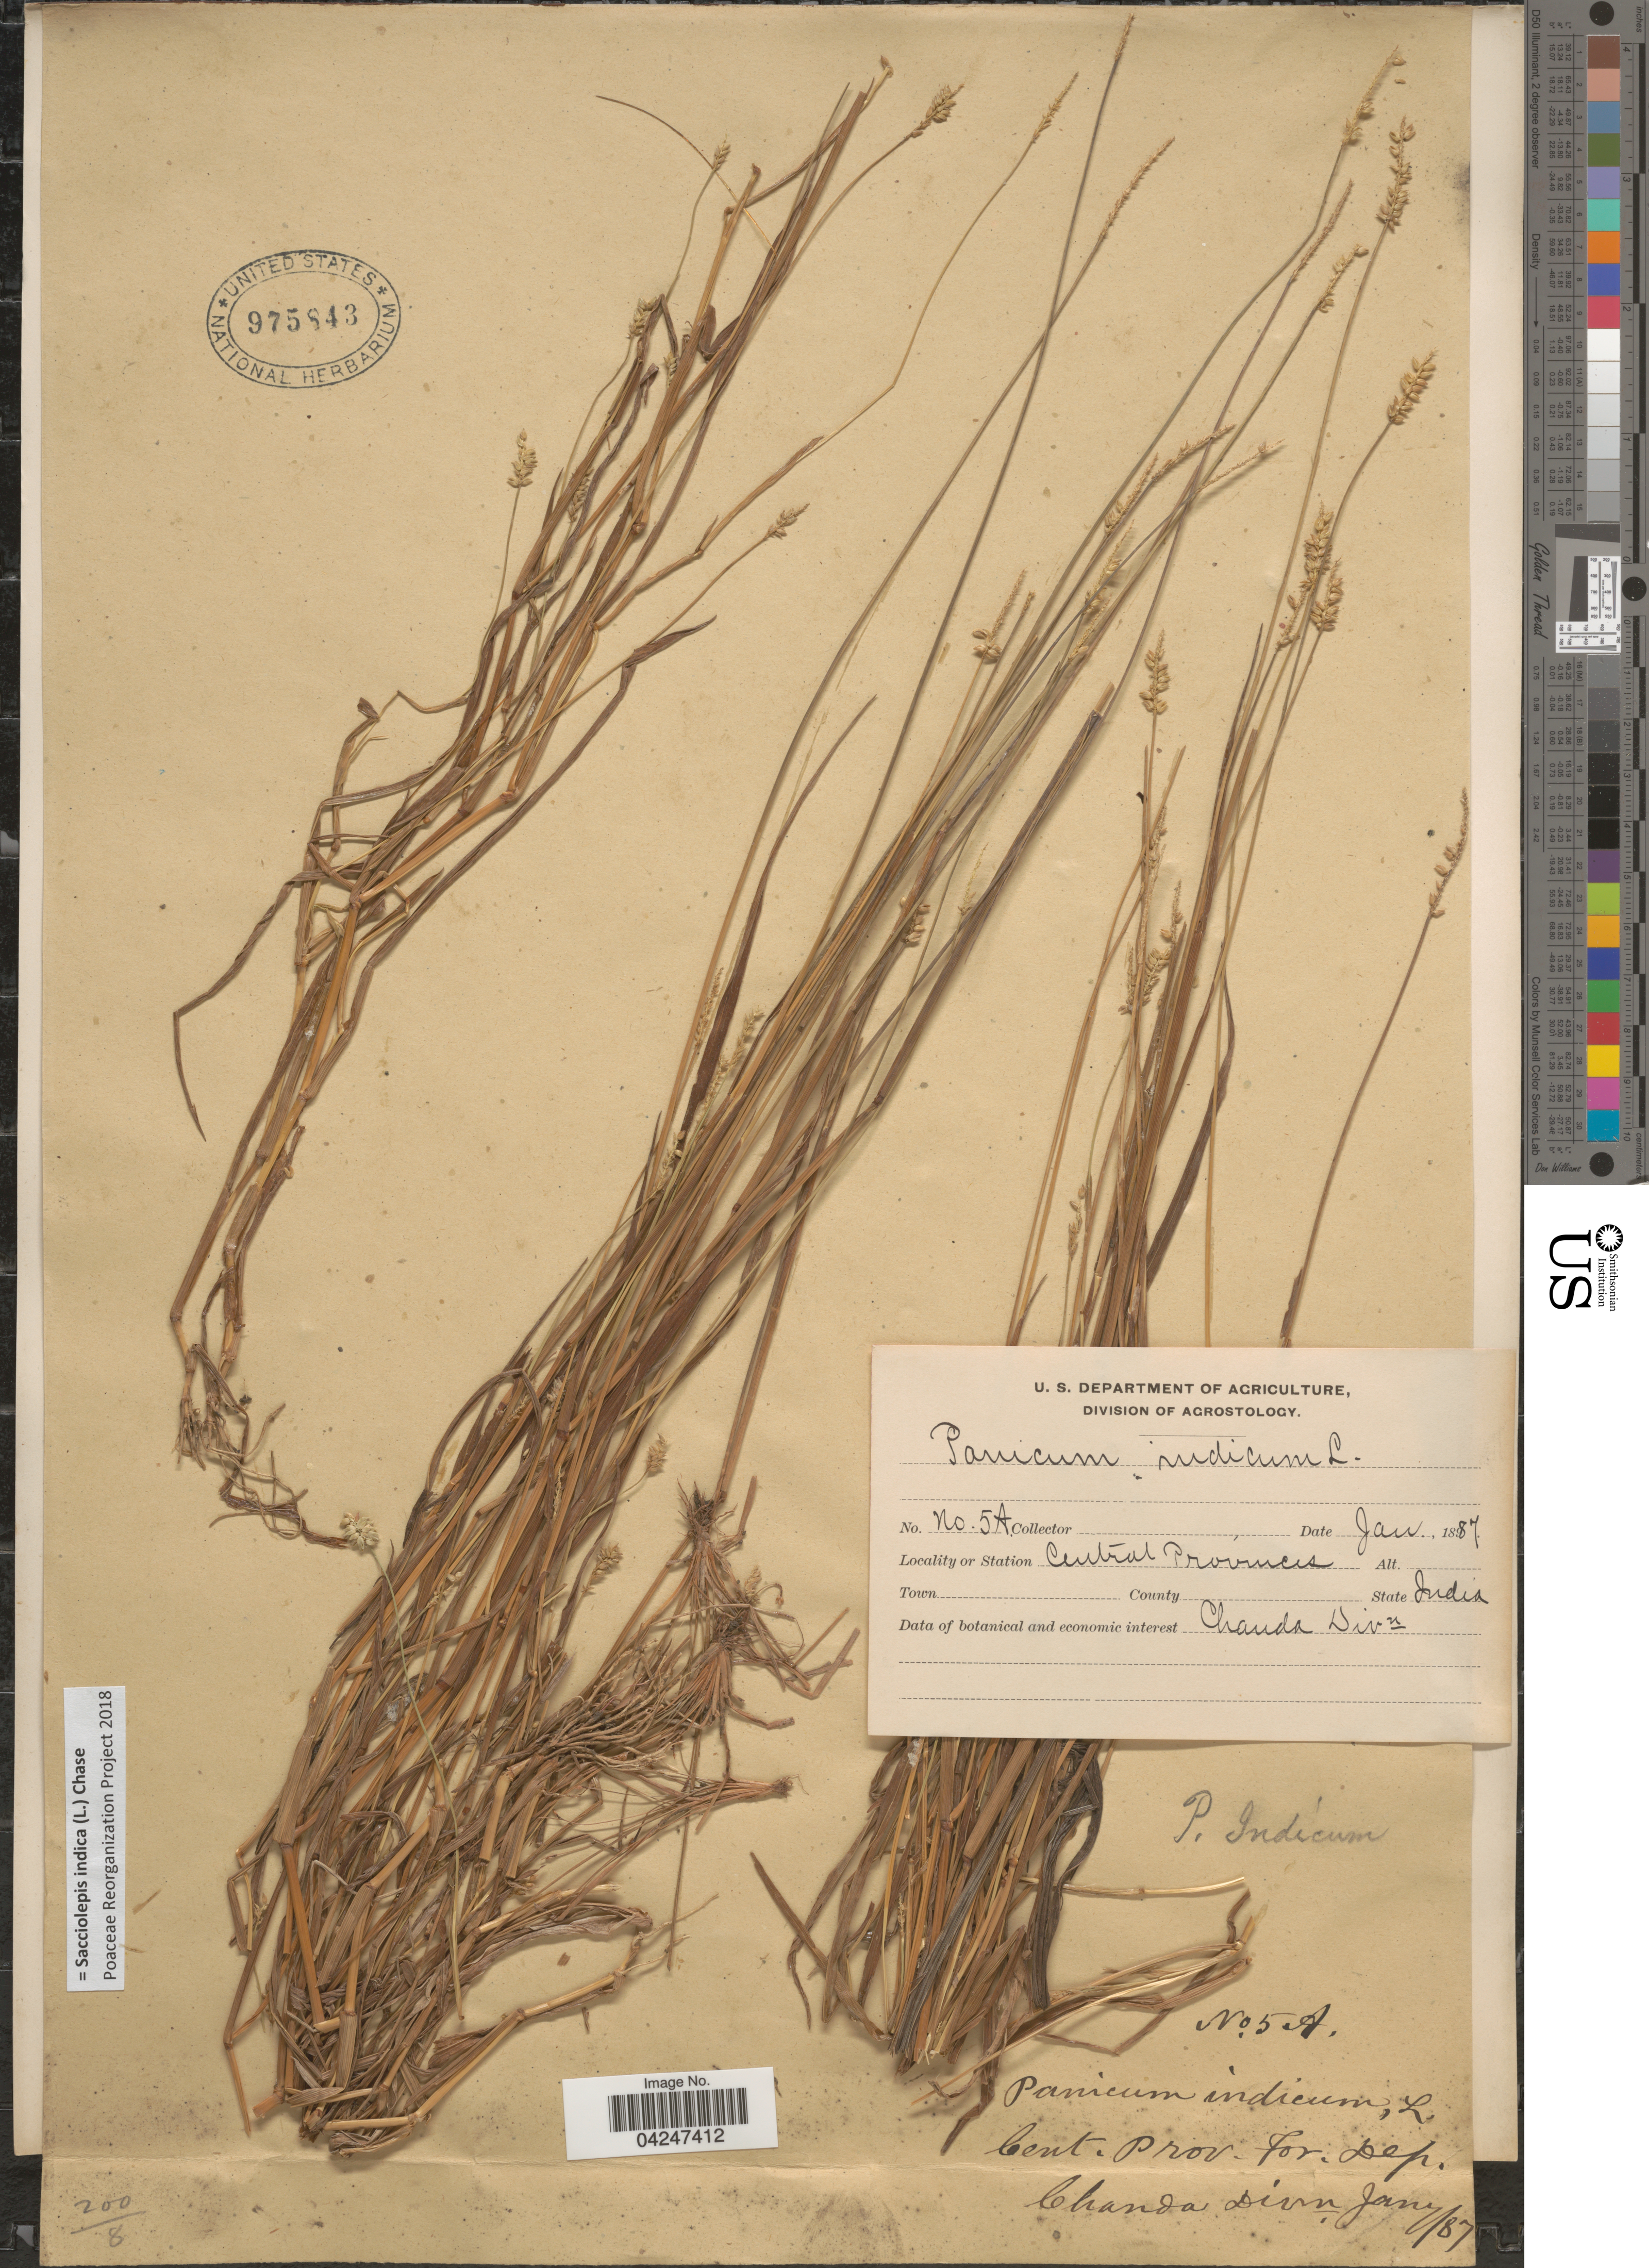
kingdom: Plantae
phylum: Tracheophyta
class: Liliopsida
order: Poales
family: Poaceae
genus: Sacciolepis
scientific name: Sacciolepis indica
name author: (L.) Chase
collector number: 5A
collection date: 1887-01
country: India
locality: Central Province. Chanda Divn. Cent. Prov. For. Dep.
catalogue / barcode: US 975843